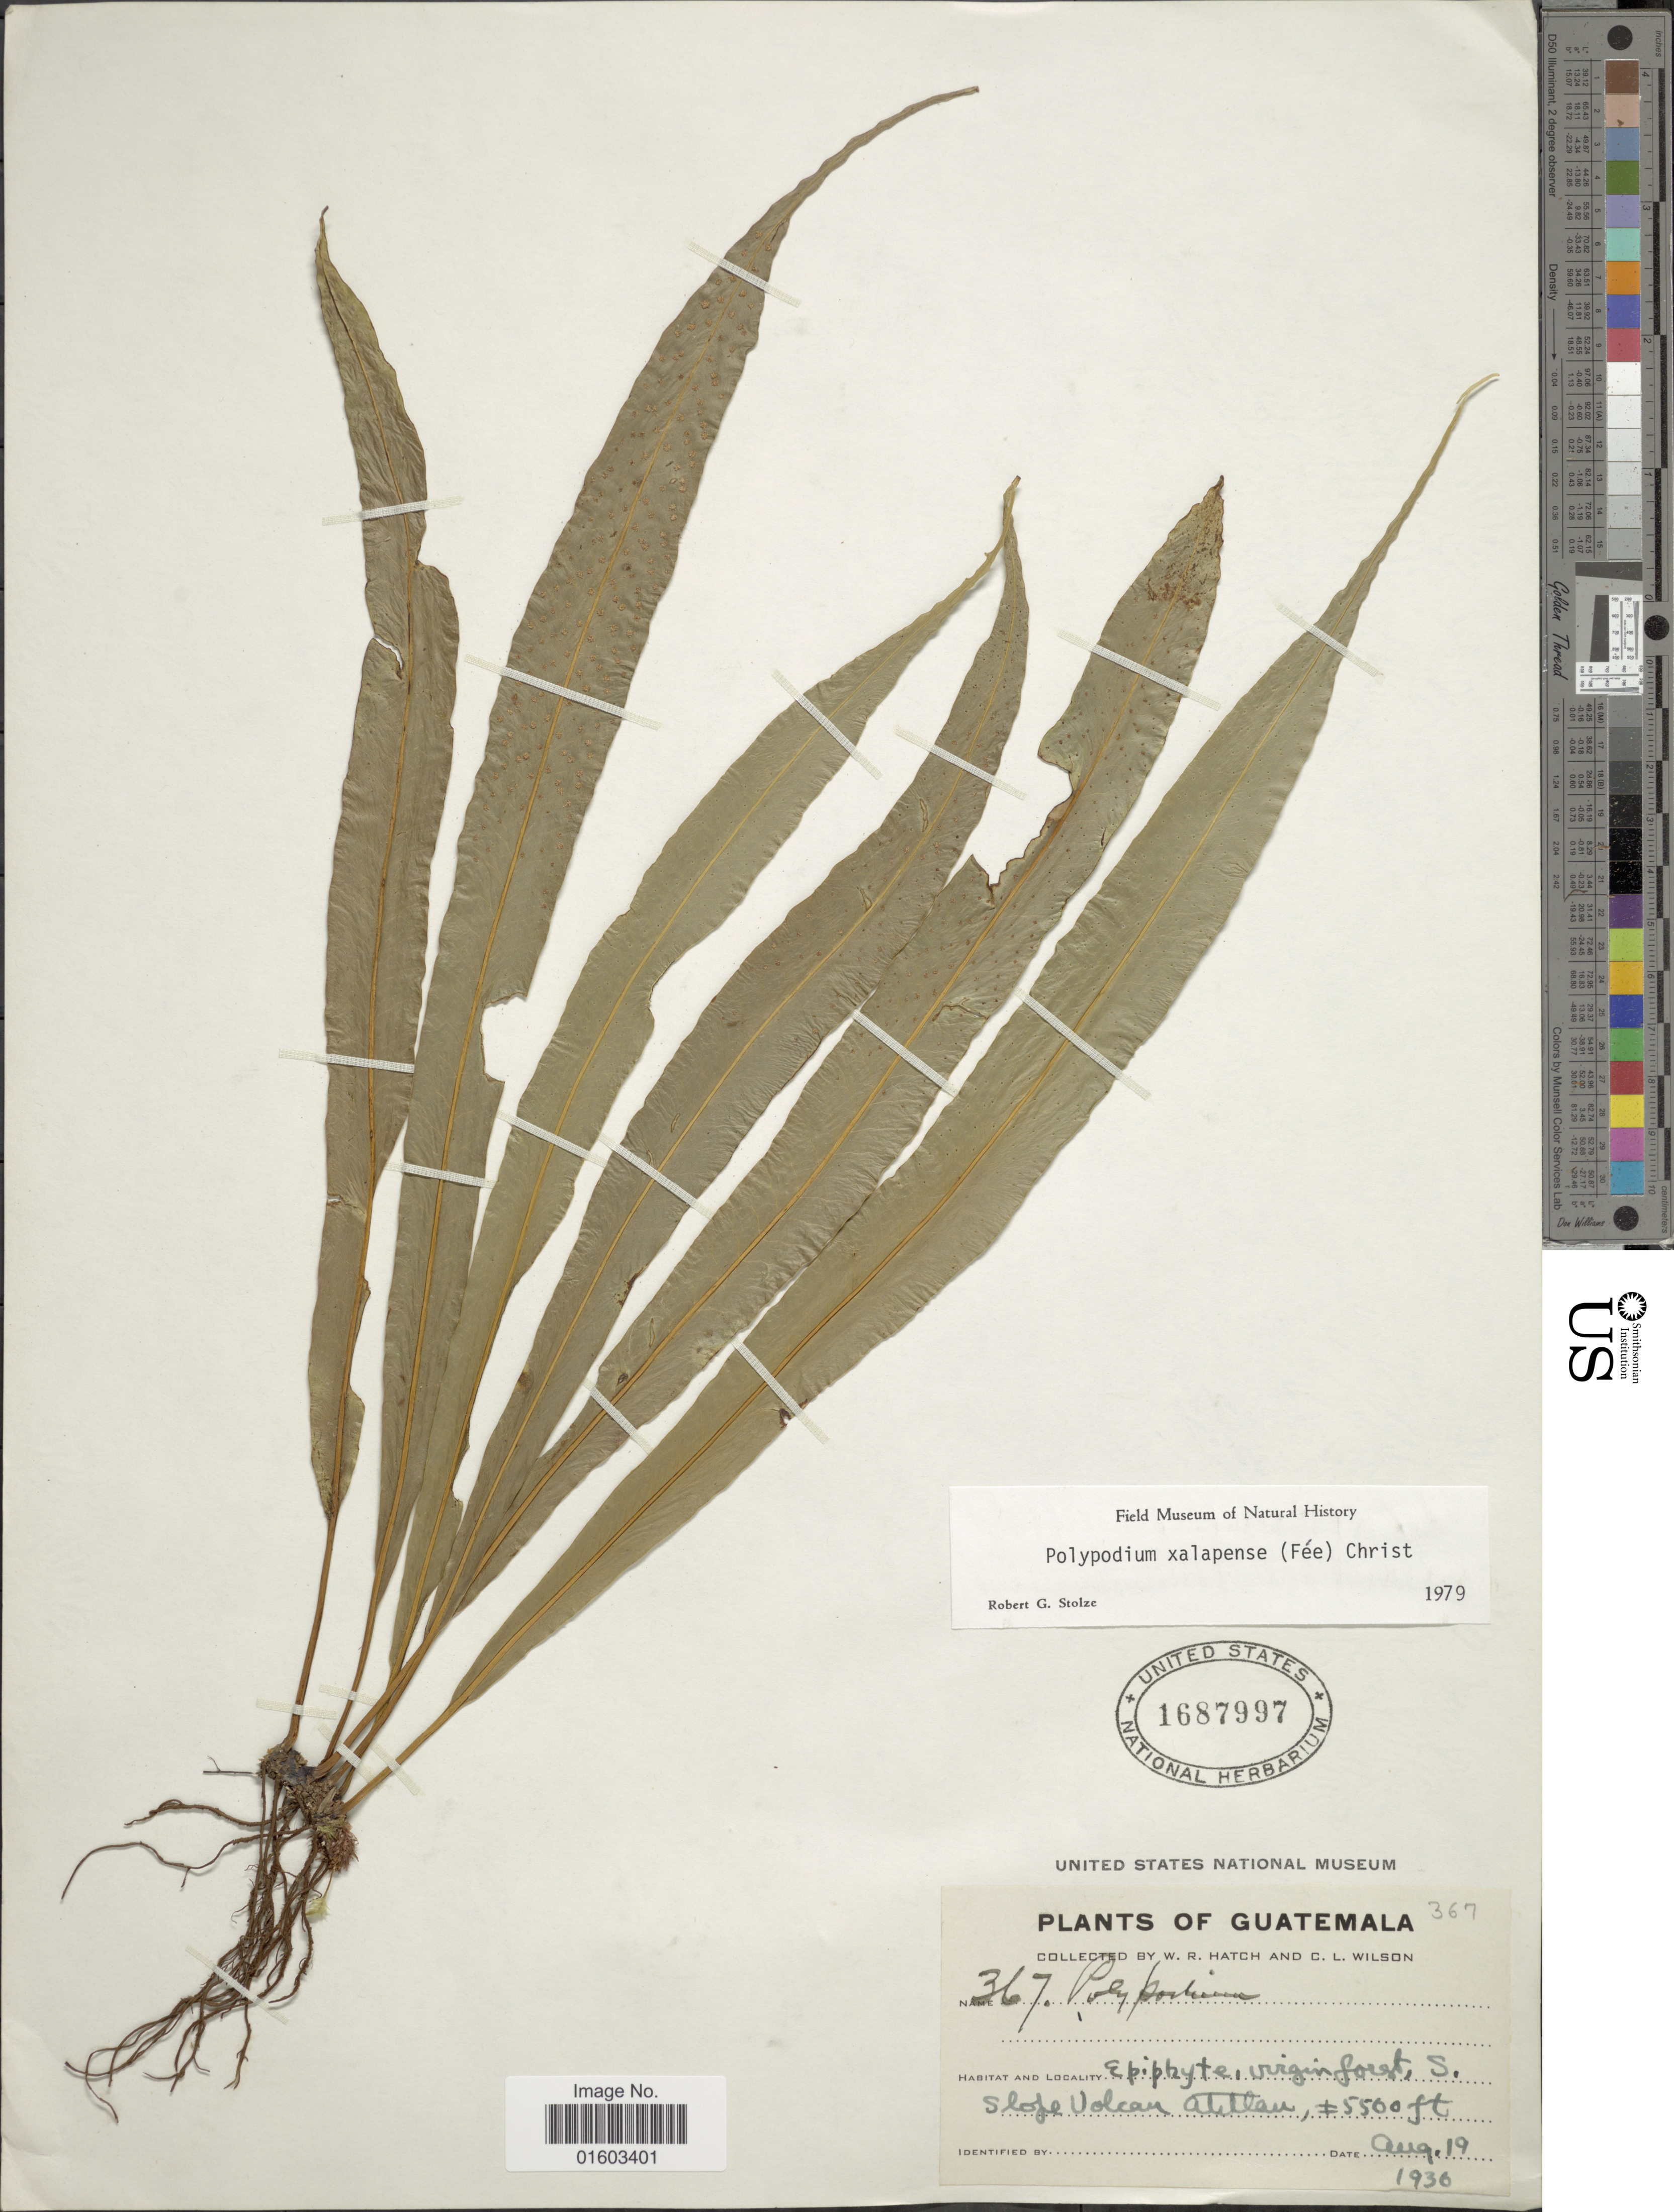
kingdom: Plantae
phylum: Tracheophyta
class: Polypodiopsida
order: Polypodiales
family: Polypodiaceae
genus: Campyloneurum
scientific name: Campyloneurum xalapense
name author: Fée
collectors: W. Hatch & C. L. Wilson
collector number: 367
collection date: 1936-08-19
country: Guatemala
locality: Slope Volcan Atitlan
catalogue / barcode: US 1687997